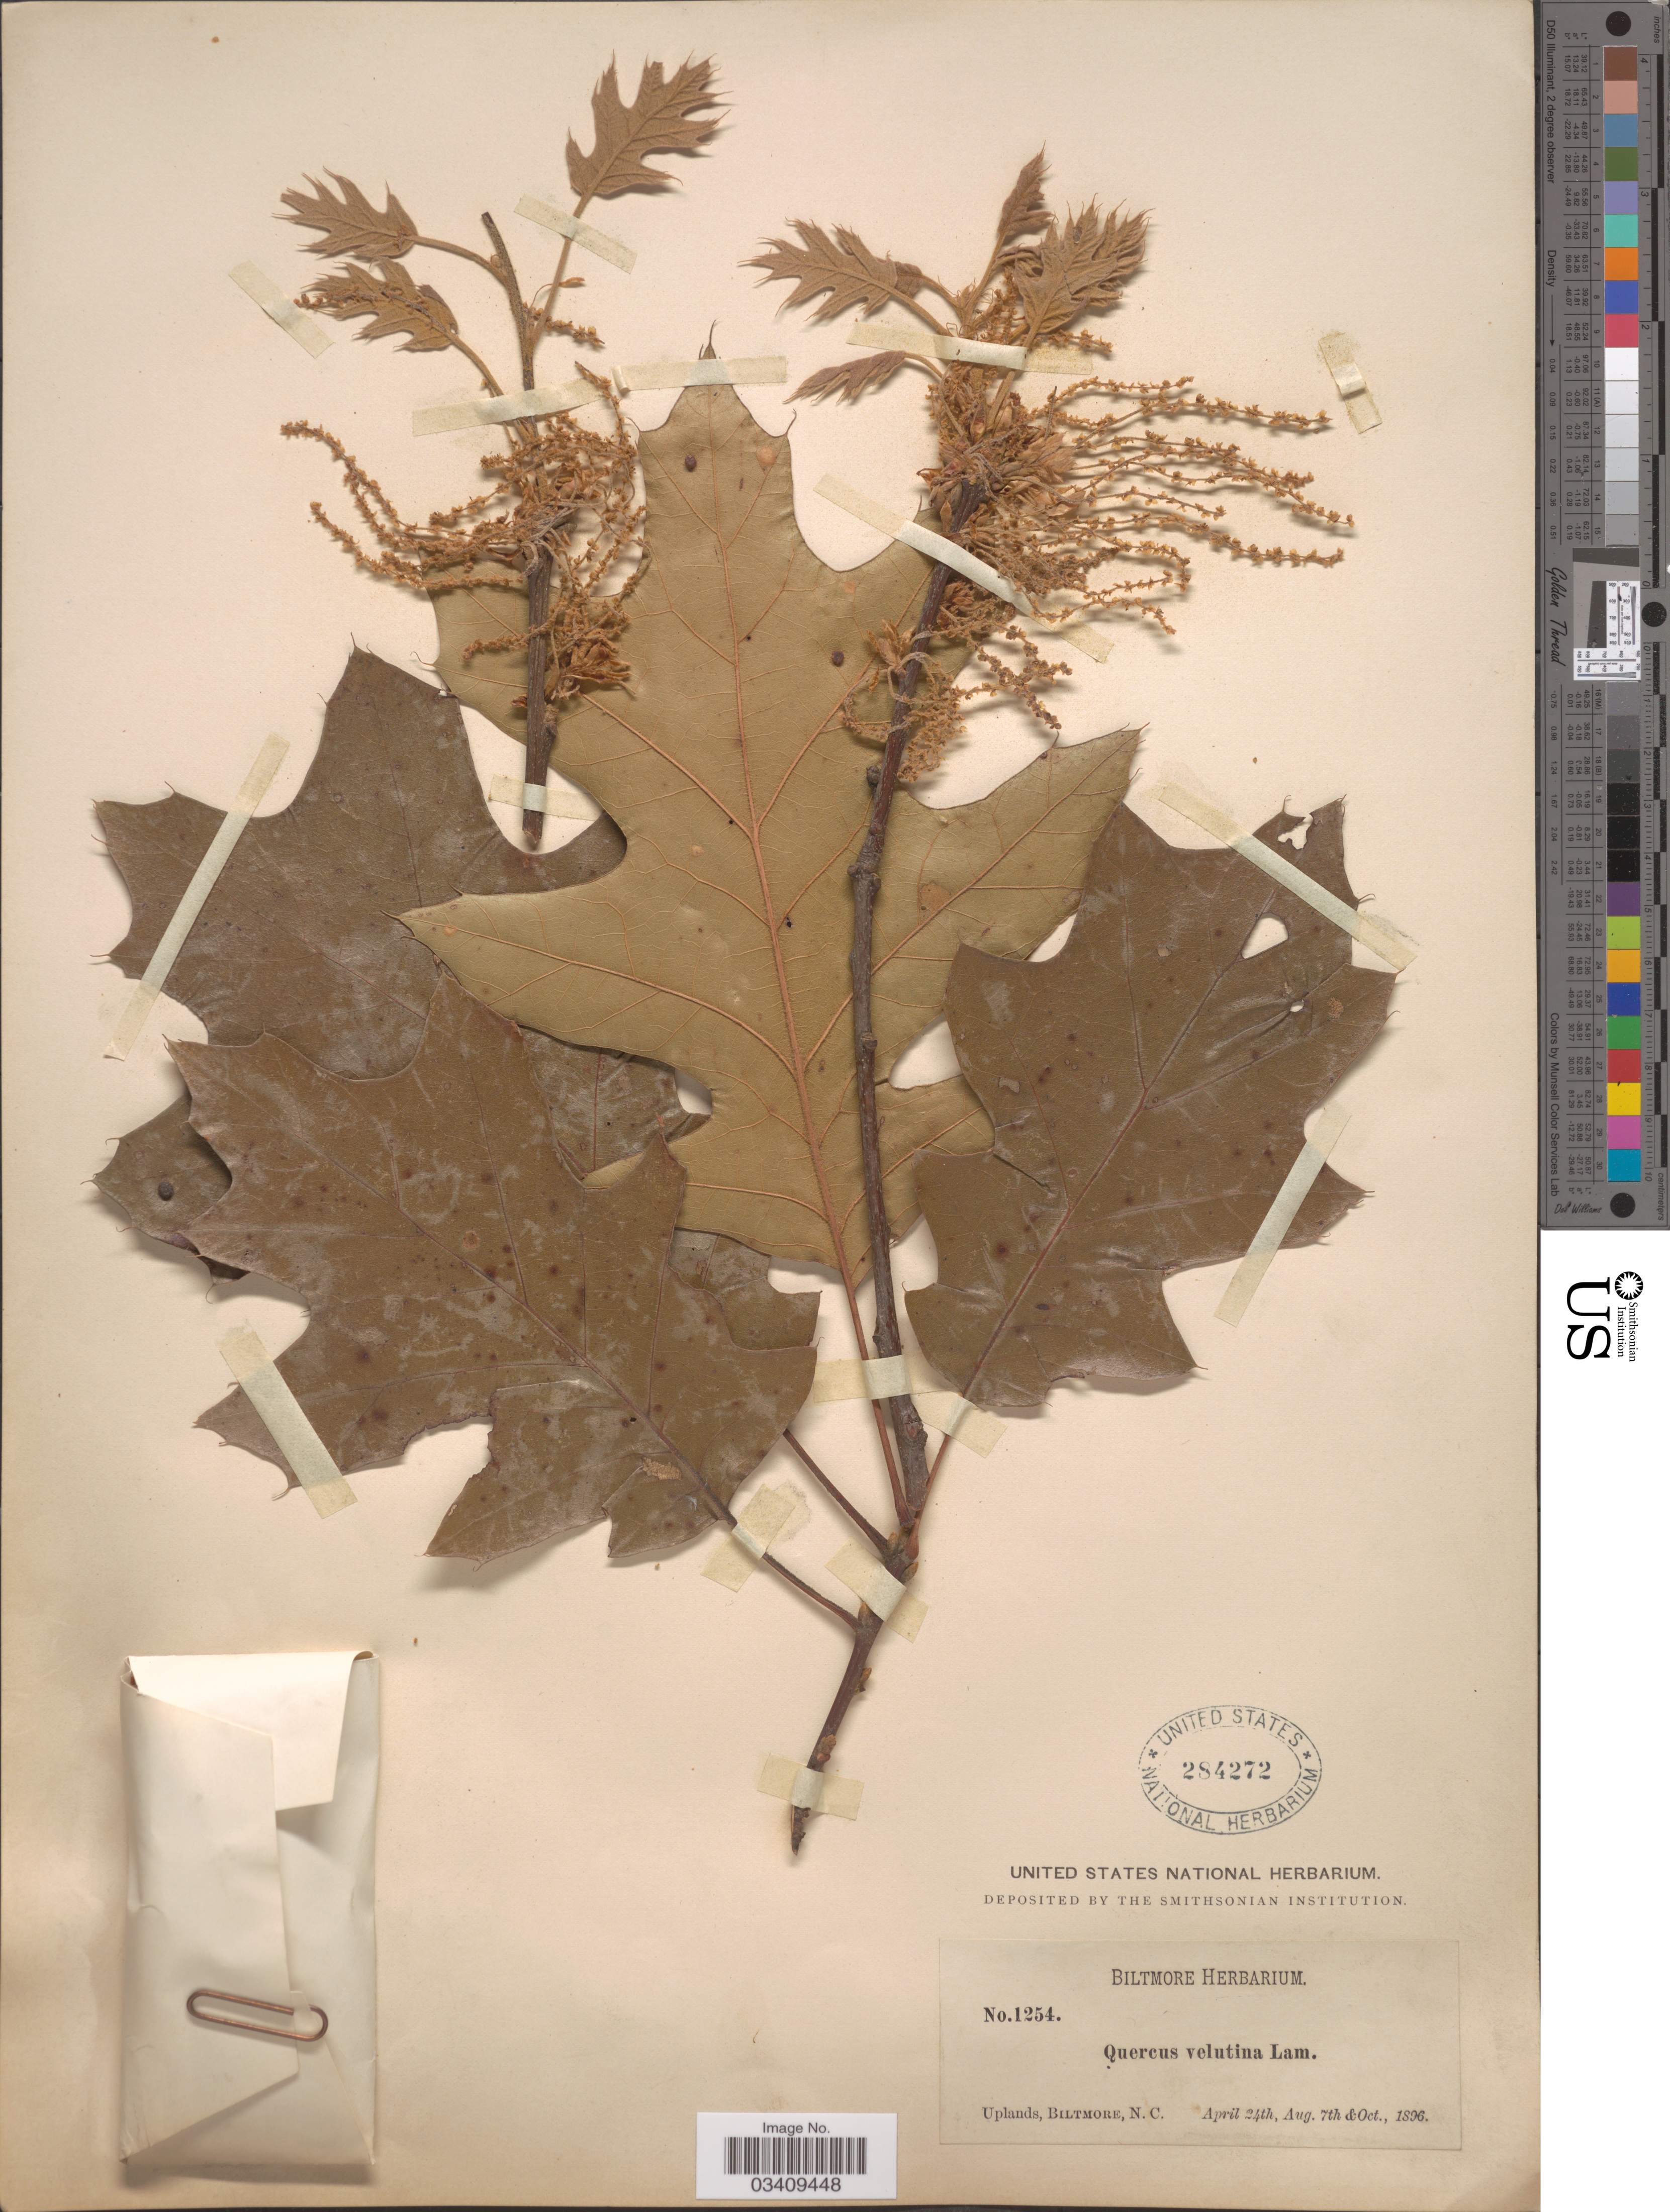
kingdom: Plantae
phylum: Tracheophyta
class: Magnoliopsida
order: Fagales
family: Fagaceae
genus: Quercus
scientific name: Quercus velutina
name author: Lam.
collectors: ex herb. Biltmore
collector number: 1254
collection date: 1896-04-24/1896-10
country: United States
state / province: North Carolina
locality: Uplands, Biltmore.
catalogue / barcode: US 284272